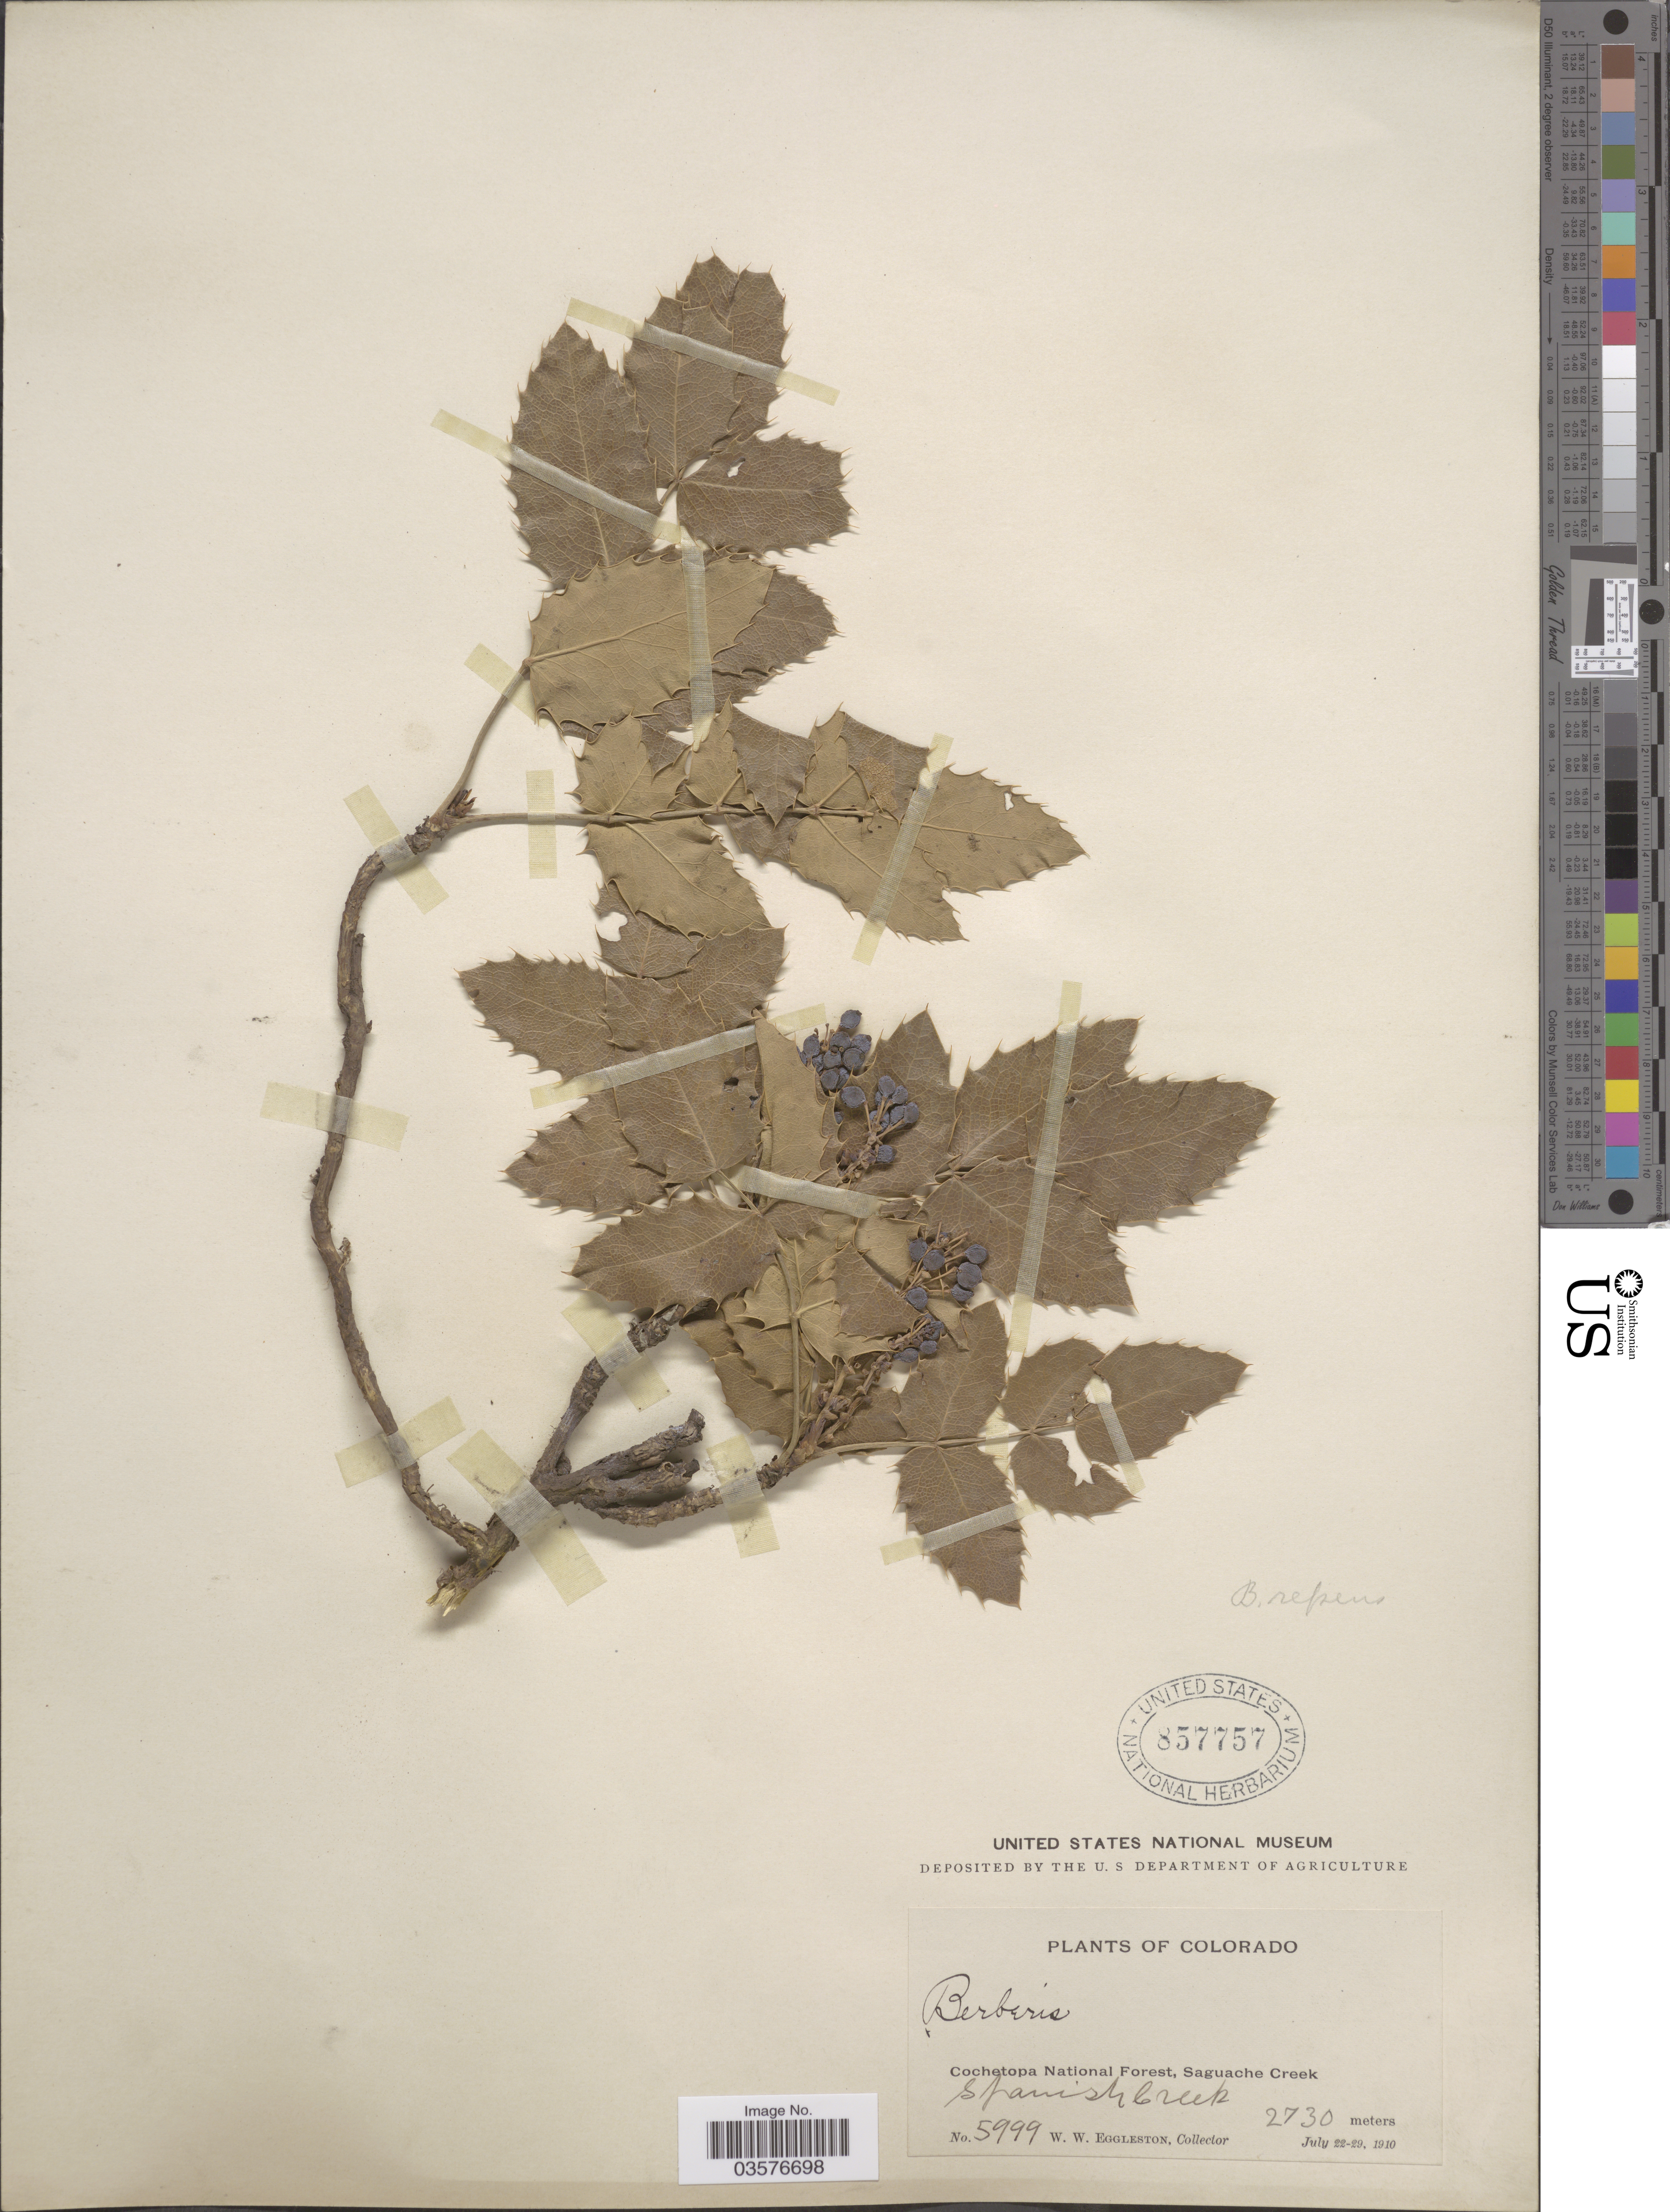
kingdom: Plantae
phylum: Tracheophyta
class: Magnoliopsida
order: Ranunculales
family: Berberidaceae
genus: Mahonia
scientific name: Mahonia repens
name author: (Lindl.) G. Don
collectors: W. W. Eggleston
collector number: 5999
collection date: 1910-07-22/1910-07-29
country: United States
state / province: Colorado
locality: Cochetopa National Forest, Saguache Creek. Spanish Creek.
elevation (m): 2730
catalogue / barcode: US 857757